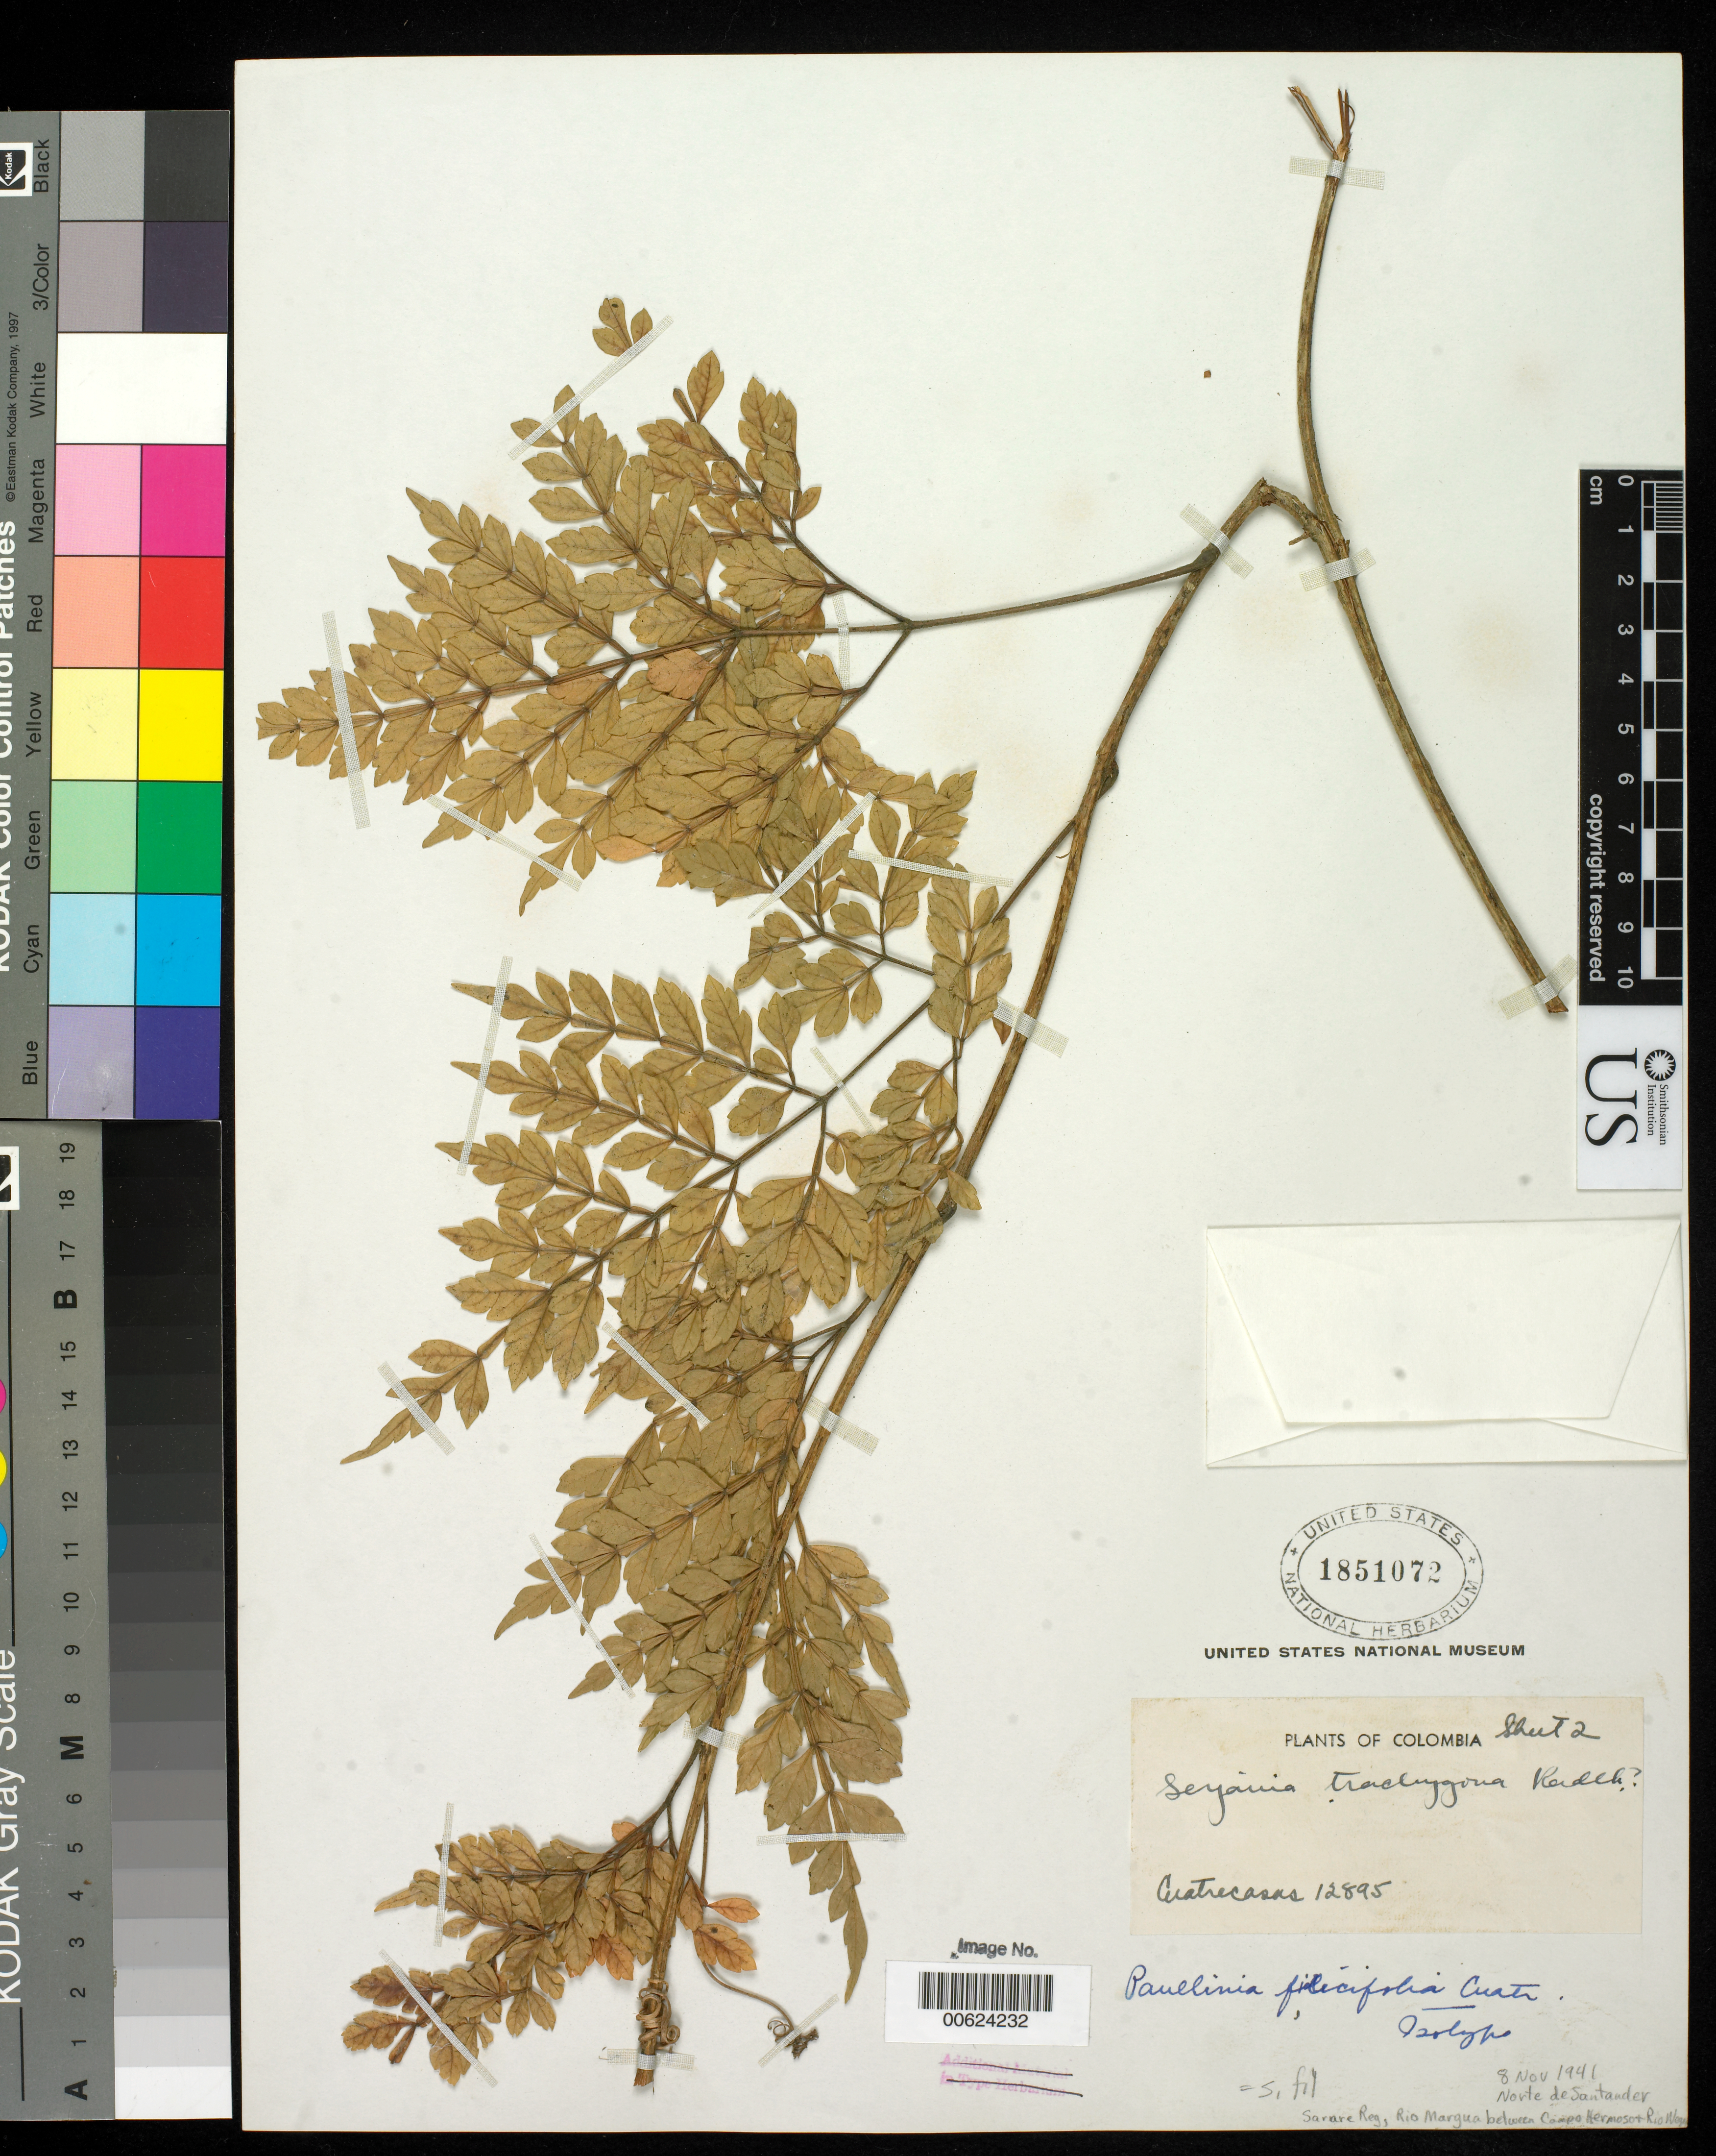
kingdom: Plantae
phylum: Tracheophyta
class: Magnoliopsida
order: Sapindales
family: Sapindaceae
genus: Paullinia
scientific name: Paullinia filicifolia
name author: Cuatrec.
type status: Isotype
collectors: J. Cuatrecasas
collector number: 12895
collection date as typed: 08 Nov 1941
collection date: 1941-11-08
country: Colombia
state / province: Norte de Santander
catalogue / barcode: US 1851072